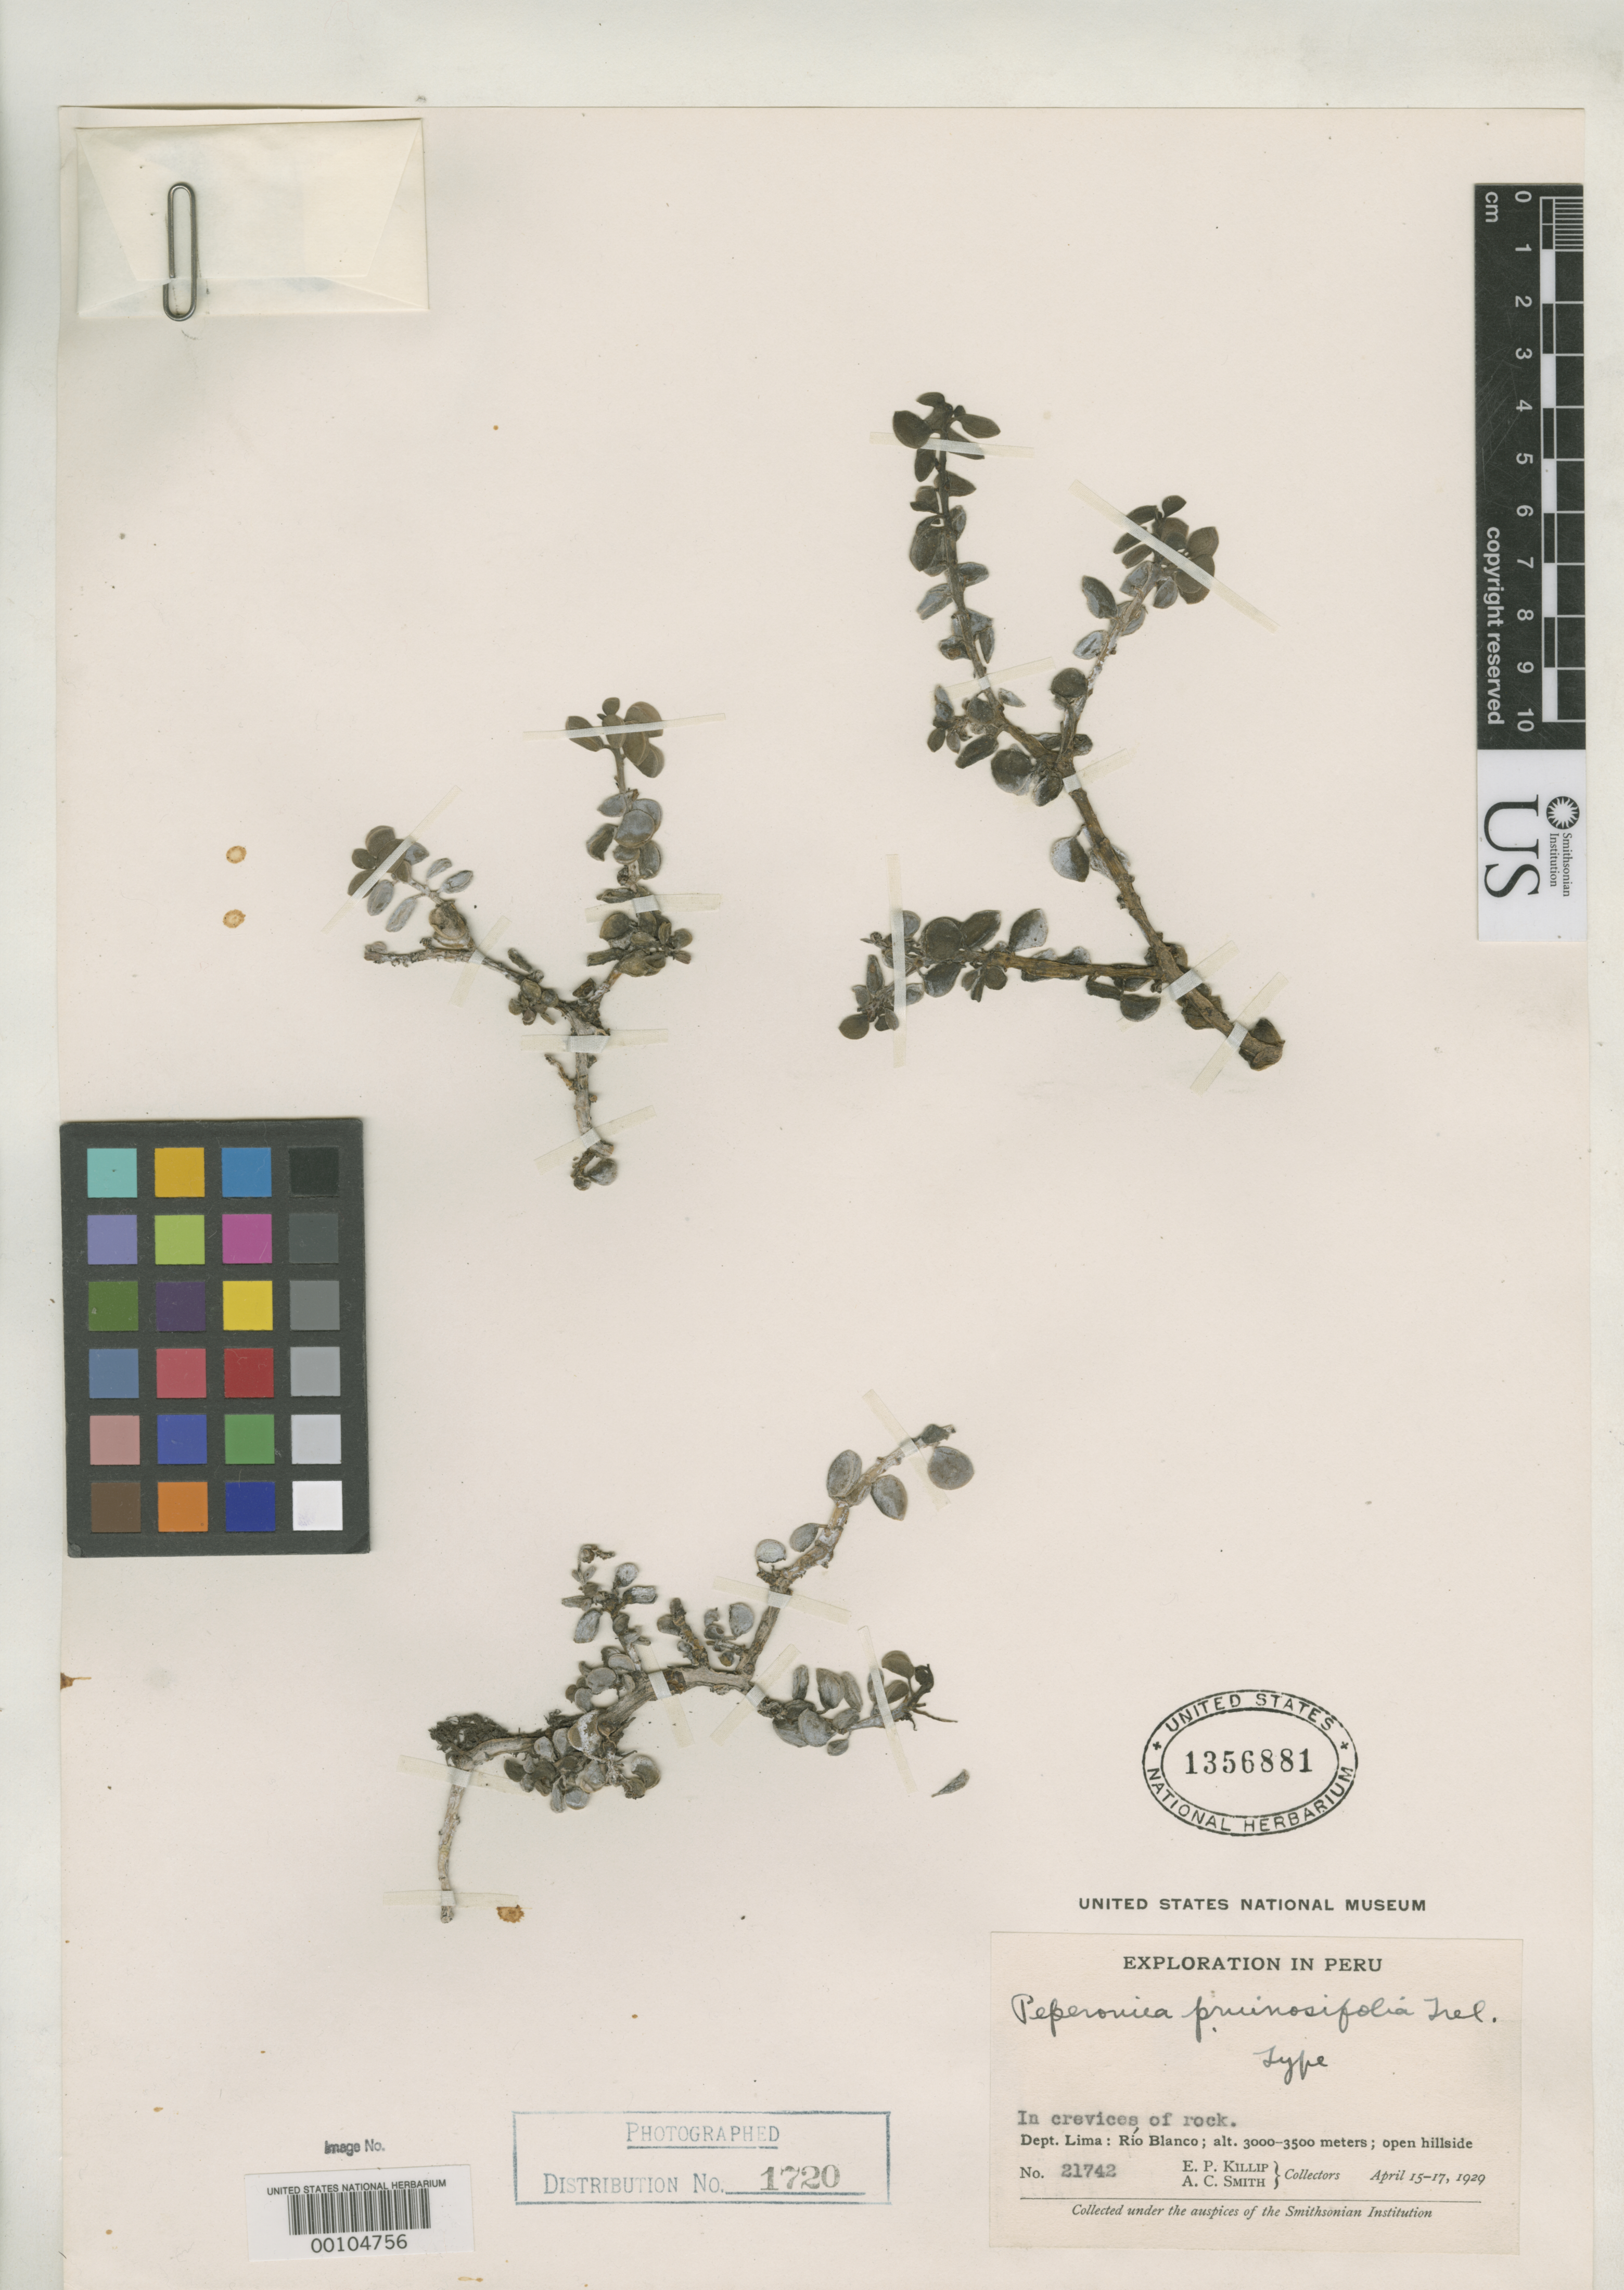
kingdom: Plantae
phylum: Tracheophyta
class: Magnoliopsida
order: Piperales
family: Piperaceae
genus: Peperomia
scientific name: Peperomia pruinosifolia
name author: Trel. in J.F. Macbr.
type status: Holotype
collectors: E. P. Killip & A. C. Smith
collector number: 21742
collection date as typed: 15 Apr 1929 to 17 Apr 1929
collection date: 1929-04-15/1929-04-17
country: Peru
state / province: Lima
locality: Rio Blanco.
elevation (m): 3000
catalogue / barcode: US 1356881